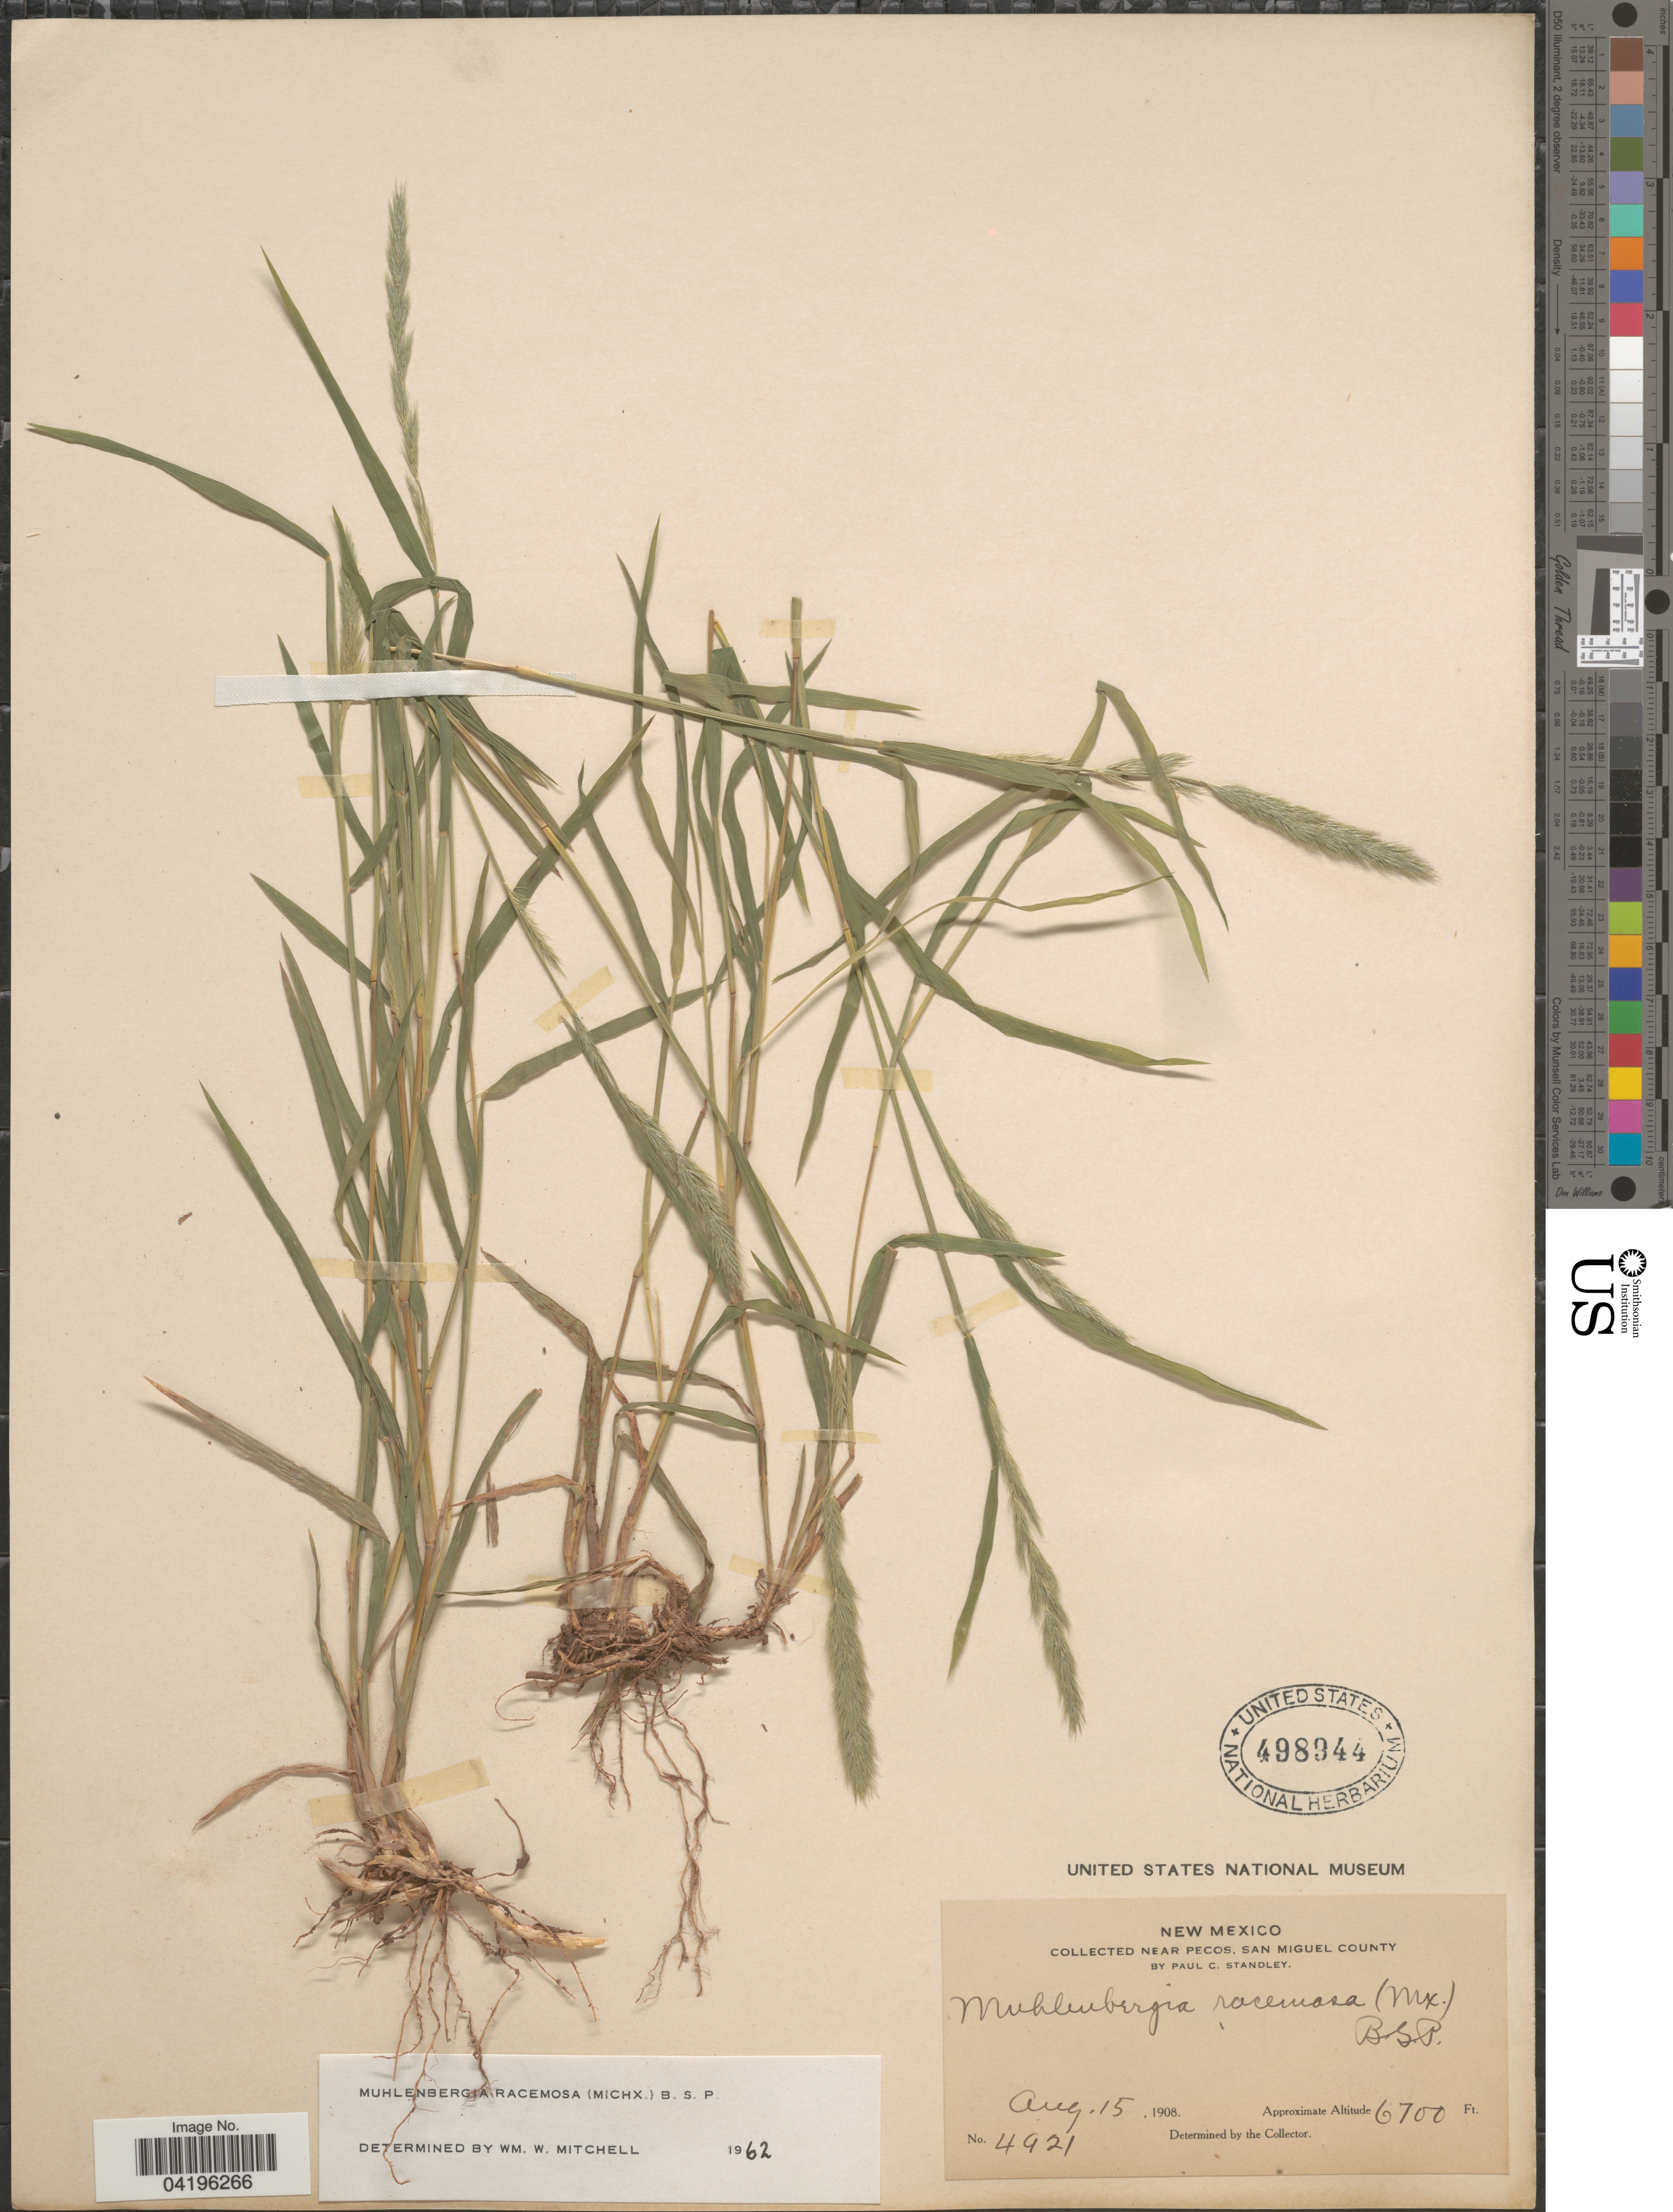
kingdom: Plantae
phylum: Tracheophyta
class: Liliopsida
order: Poales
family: Poaceae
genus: Muhlenbergia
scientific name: Muhlenbergia racemosa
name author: (Michx.) Britton et al.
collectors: P. C. Standley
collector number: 4921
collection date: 1908-08-15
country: United States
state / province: New Mexico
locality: Near Pecos, San Miguel County.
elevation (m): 2042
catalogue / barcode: US 498944